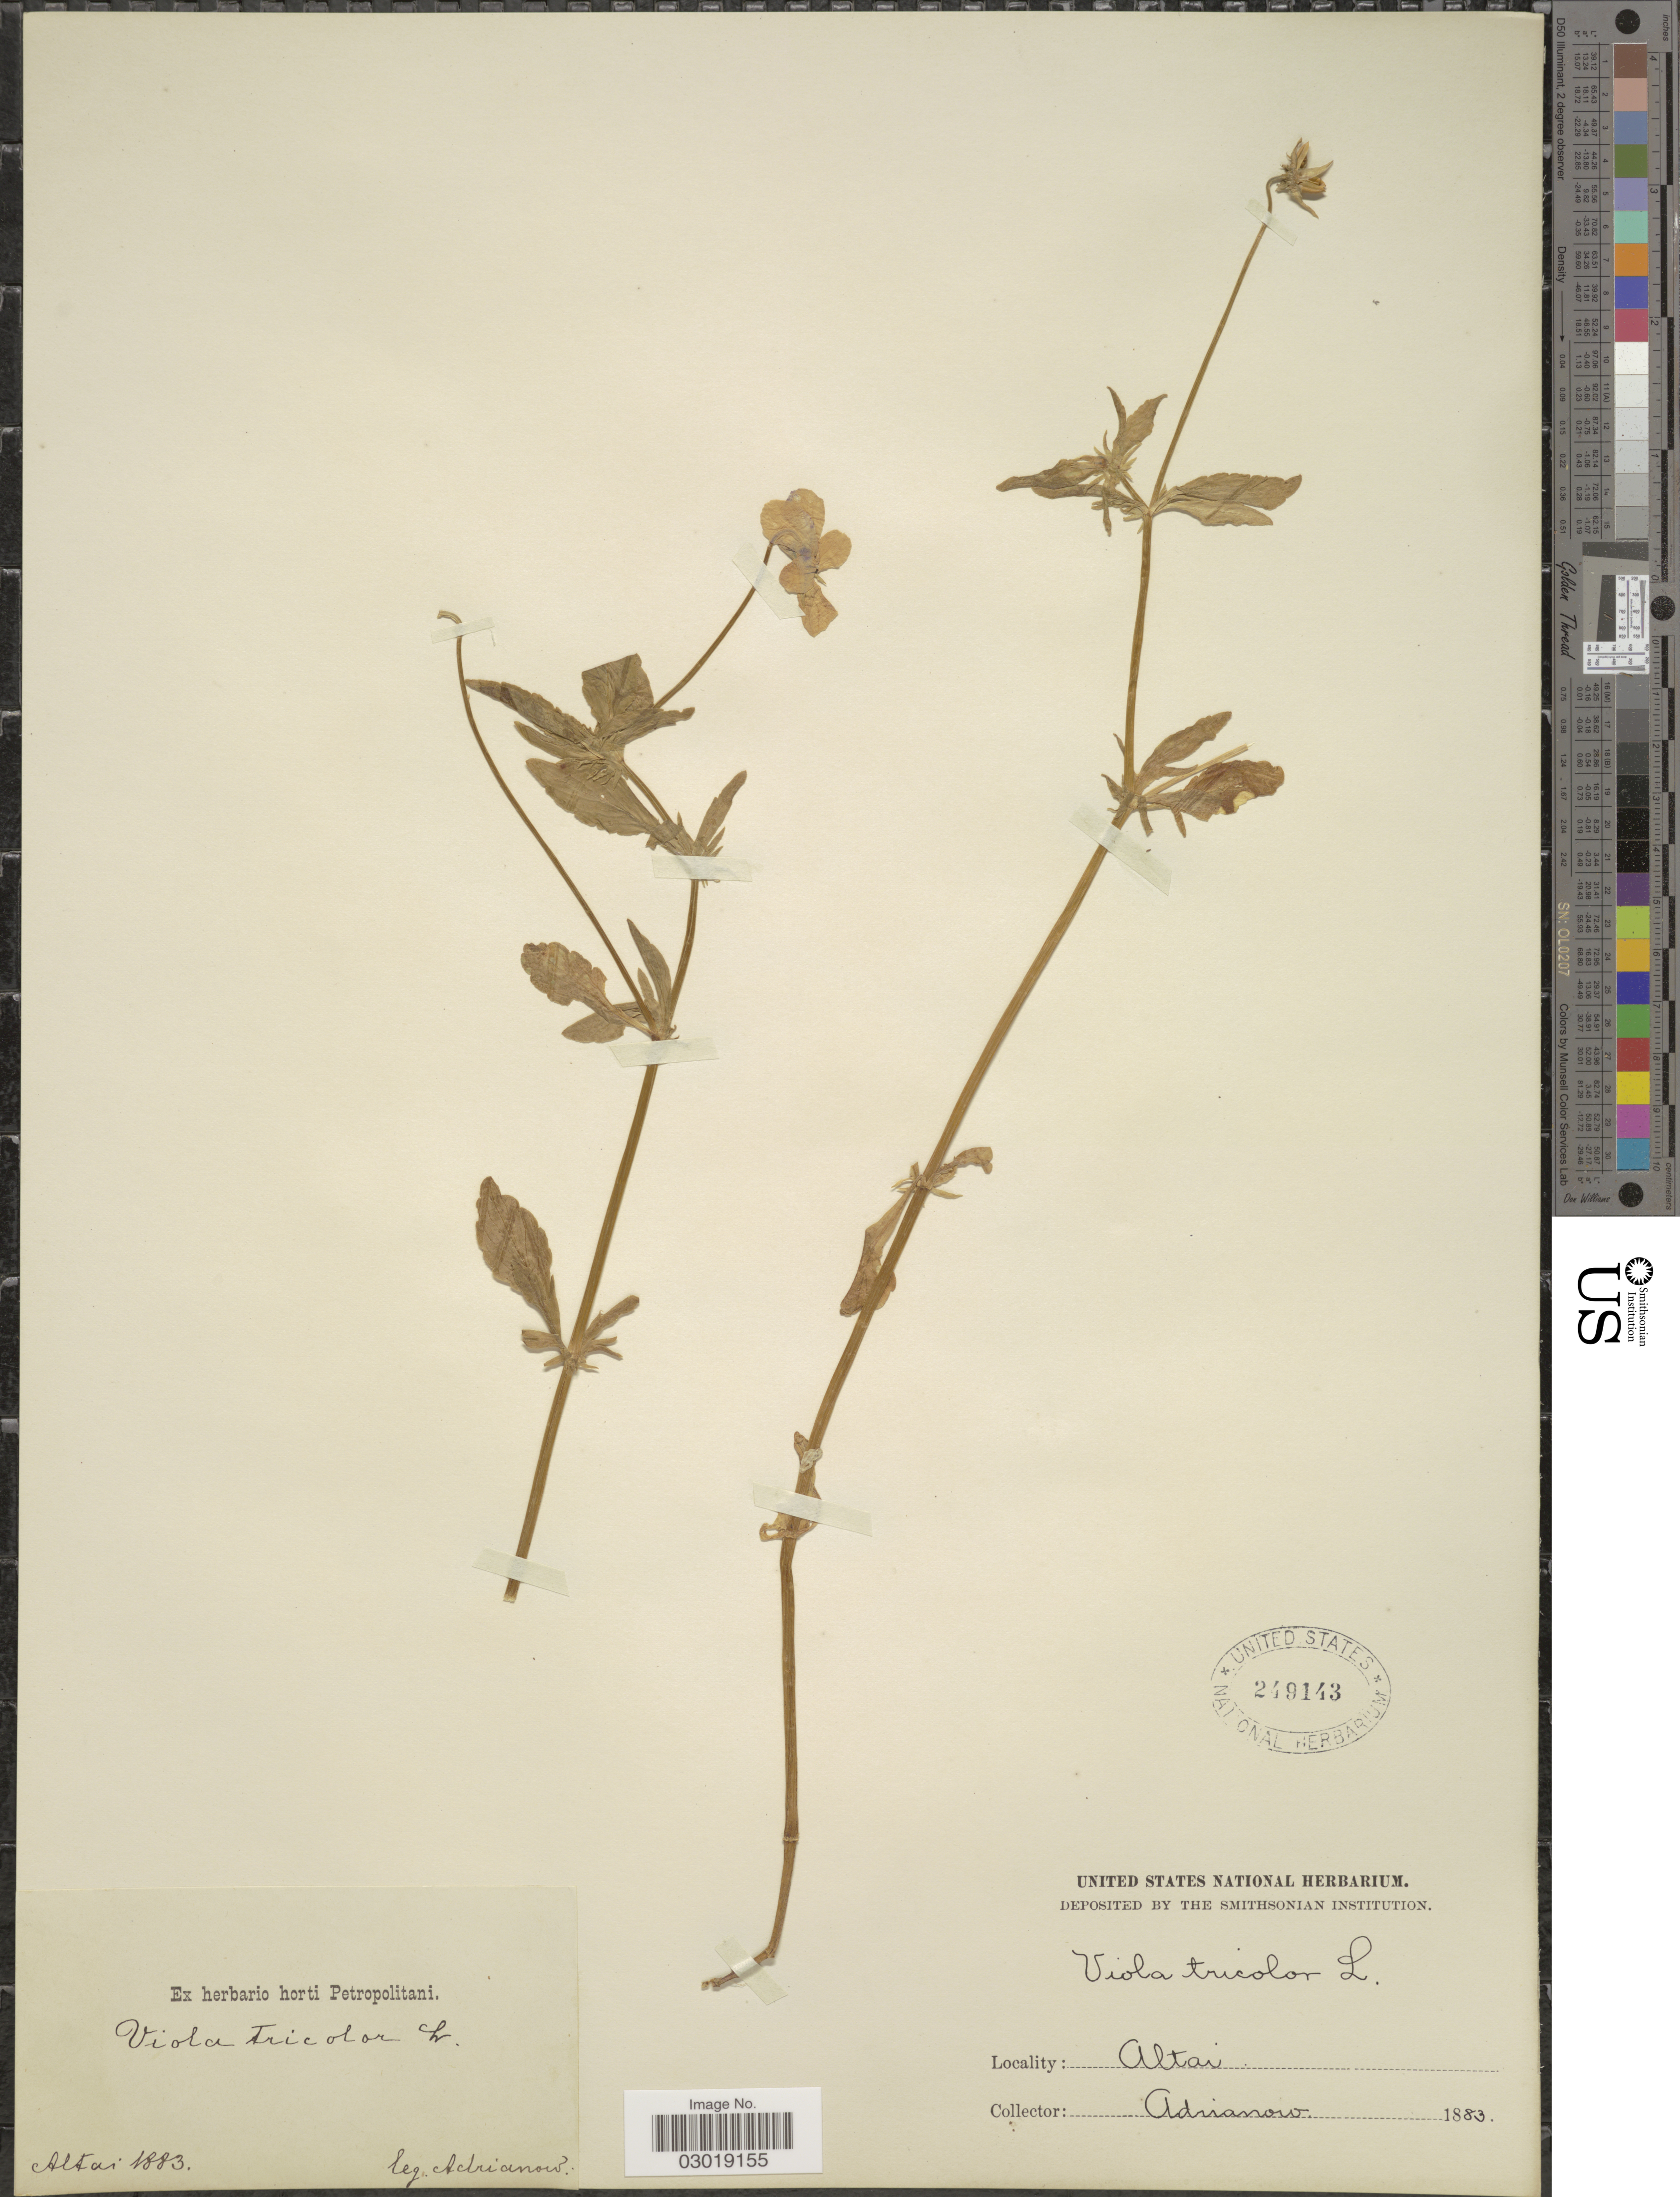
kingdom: Plantae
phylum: Tracheophyta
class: Magnoliopsida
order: Malpighiales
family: Violaceae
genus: Viola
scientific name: Viola tricolor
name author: L.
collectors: -- Adrianow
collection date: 1883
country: Russian Federation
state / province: Altai Republic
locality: Altai.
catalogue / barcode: US 249143